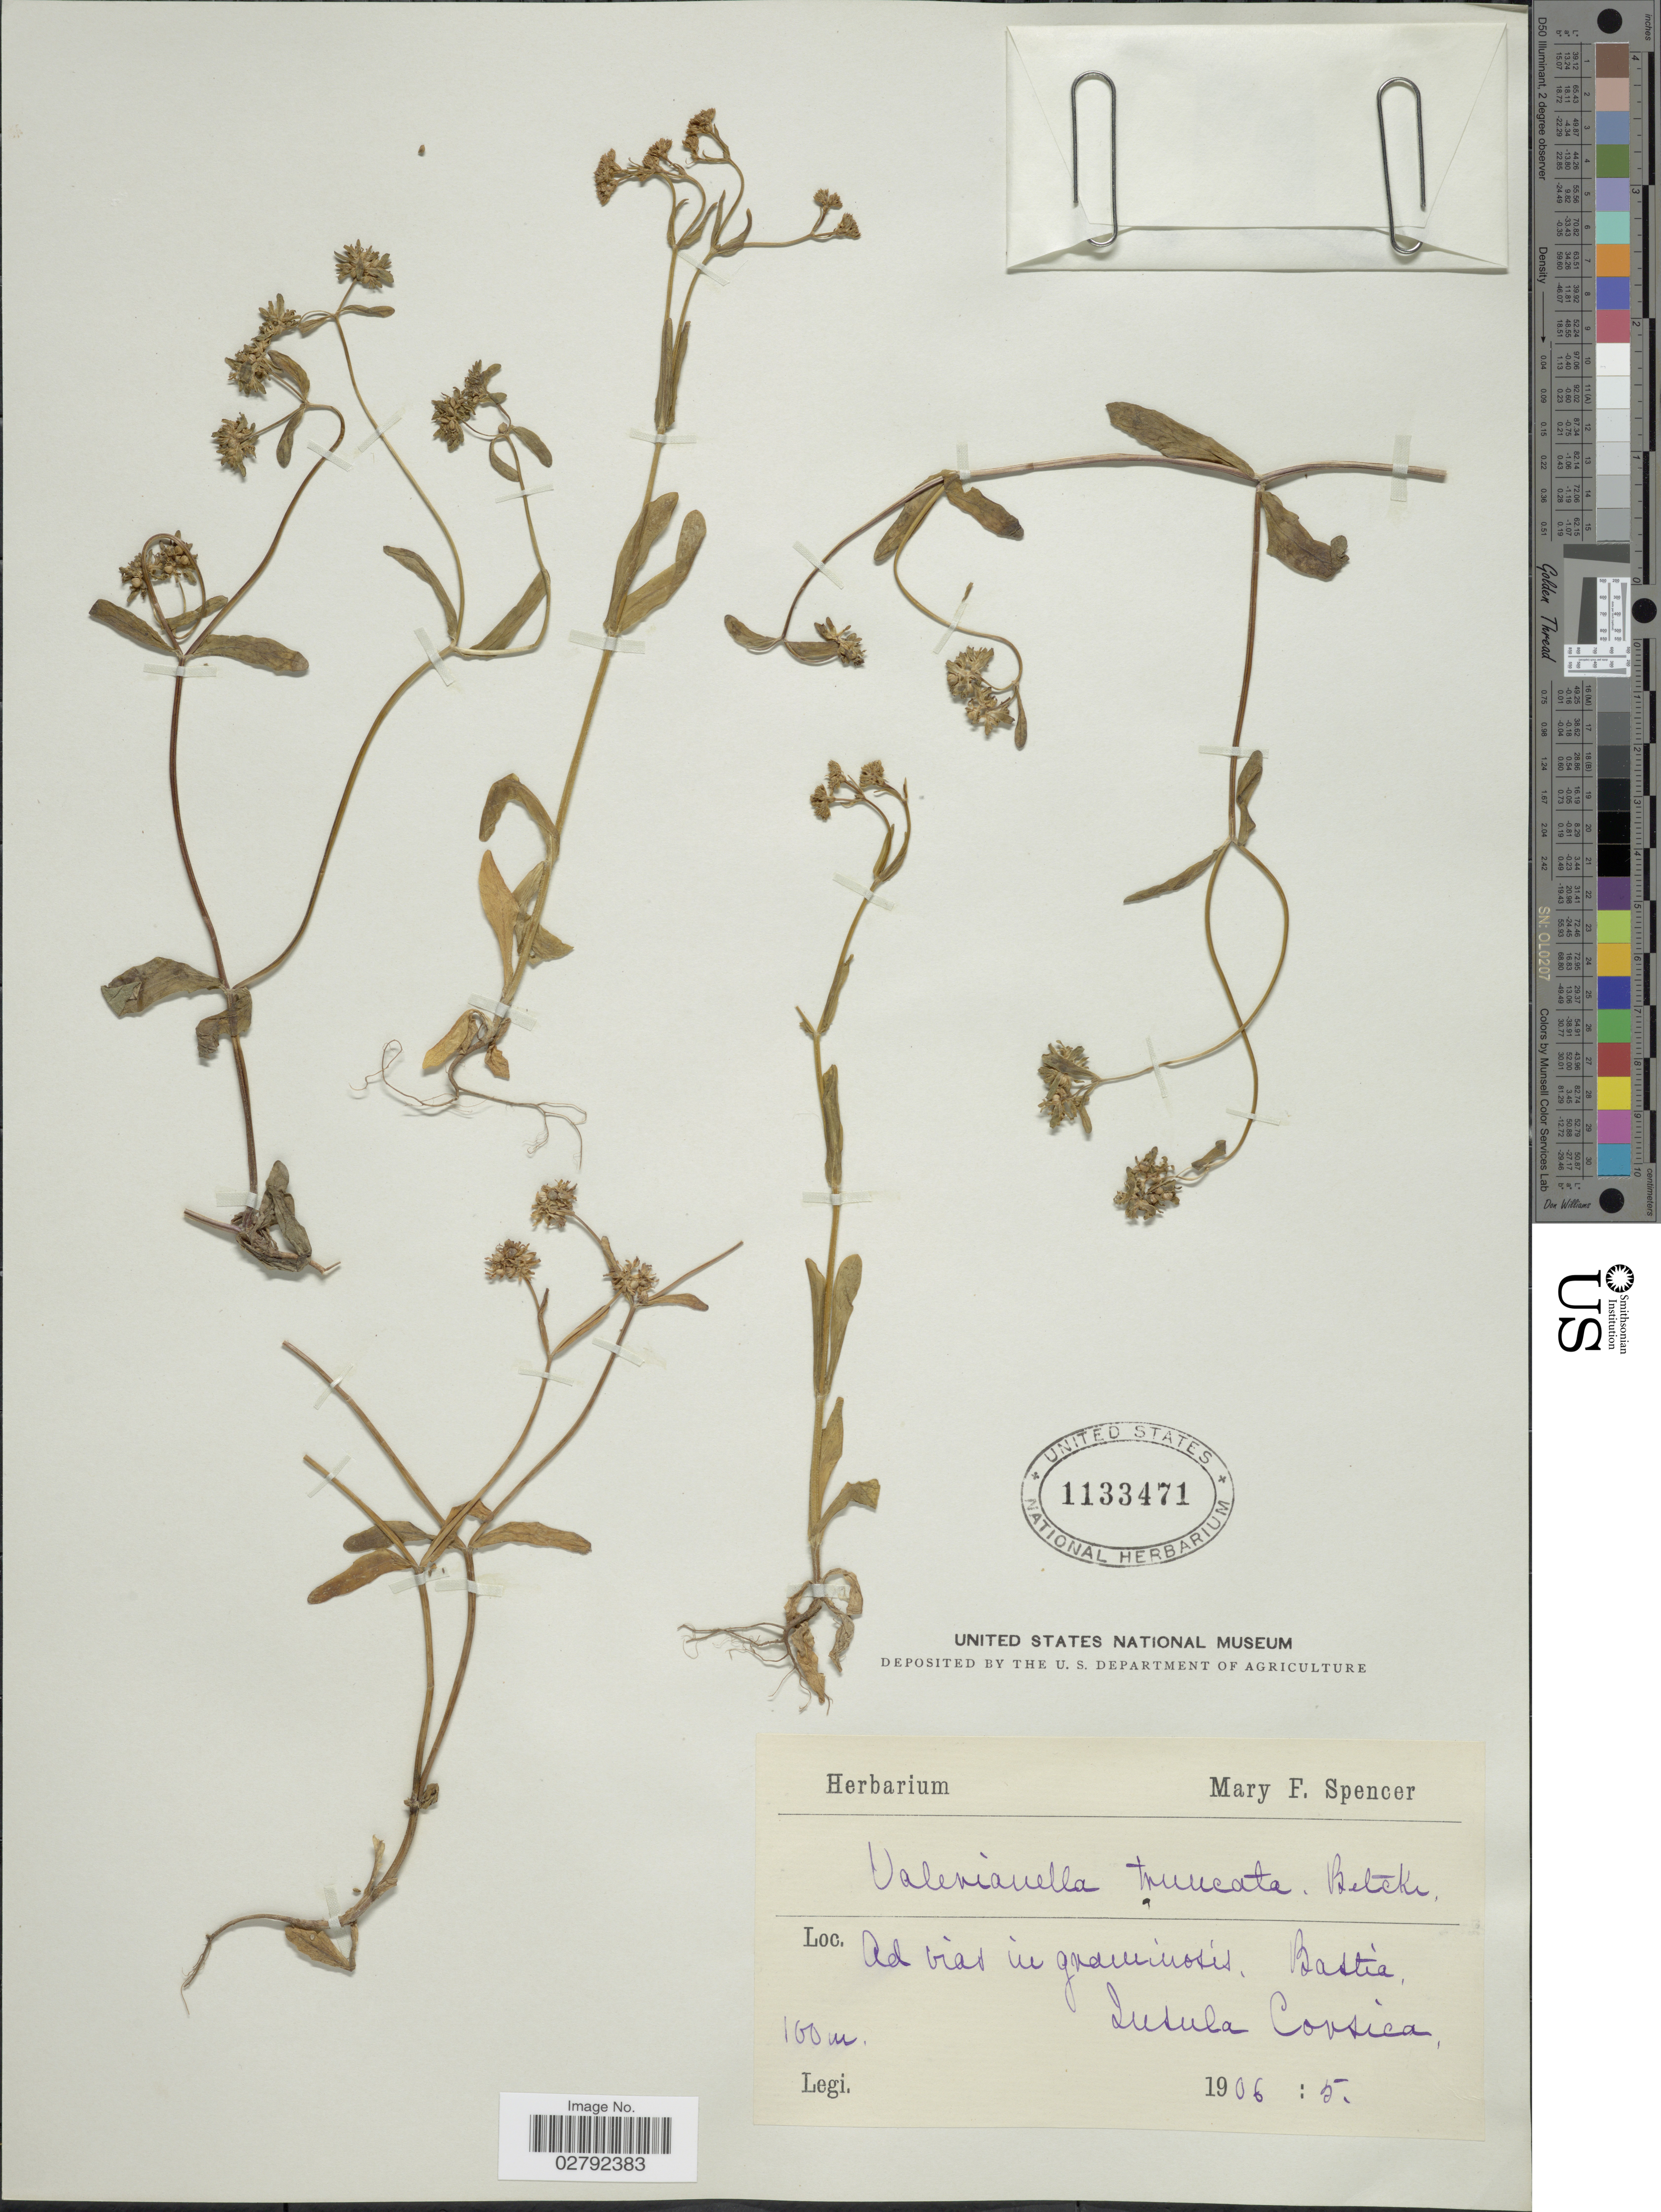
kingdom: Plantae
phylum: Tracheophyta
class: Magnoliopsida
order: Dipsacales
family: Caprifoliaceae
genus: Valerianella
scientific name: Valerianella truncata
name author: (Rchb.) Betcke.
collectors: ex herb. Spencer, Mary Fiske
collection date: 1906-05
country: France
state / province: Corsica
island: Corse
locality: Ad vias in graminosis. Bastia. Insula Corsica.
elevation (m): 100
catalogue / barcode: US 1133471